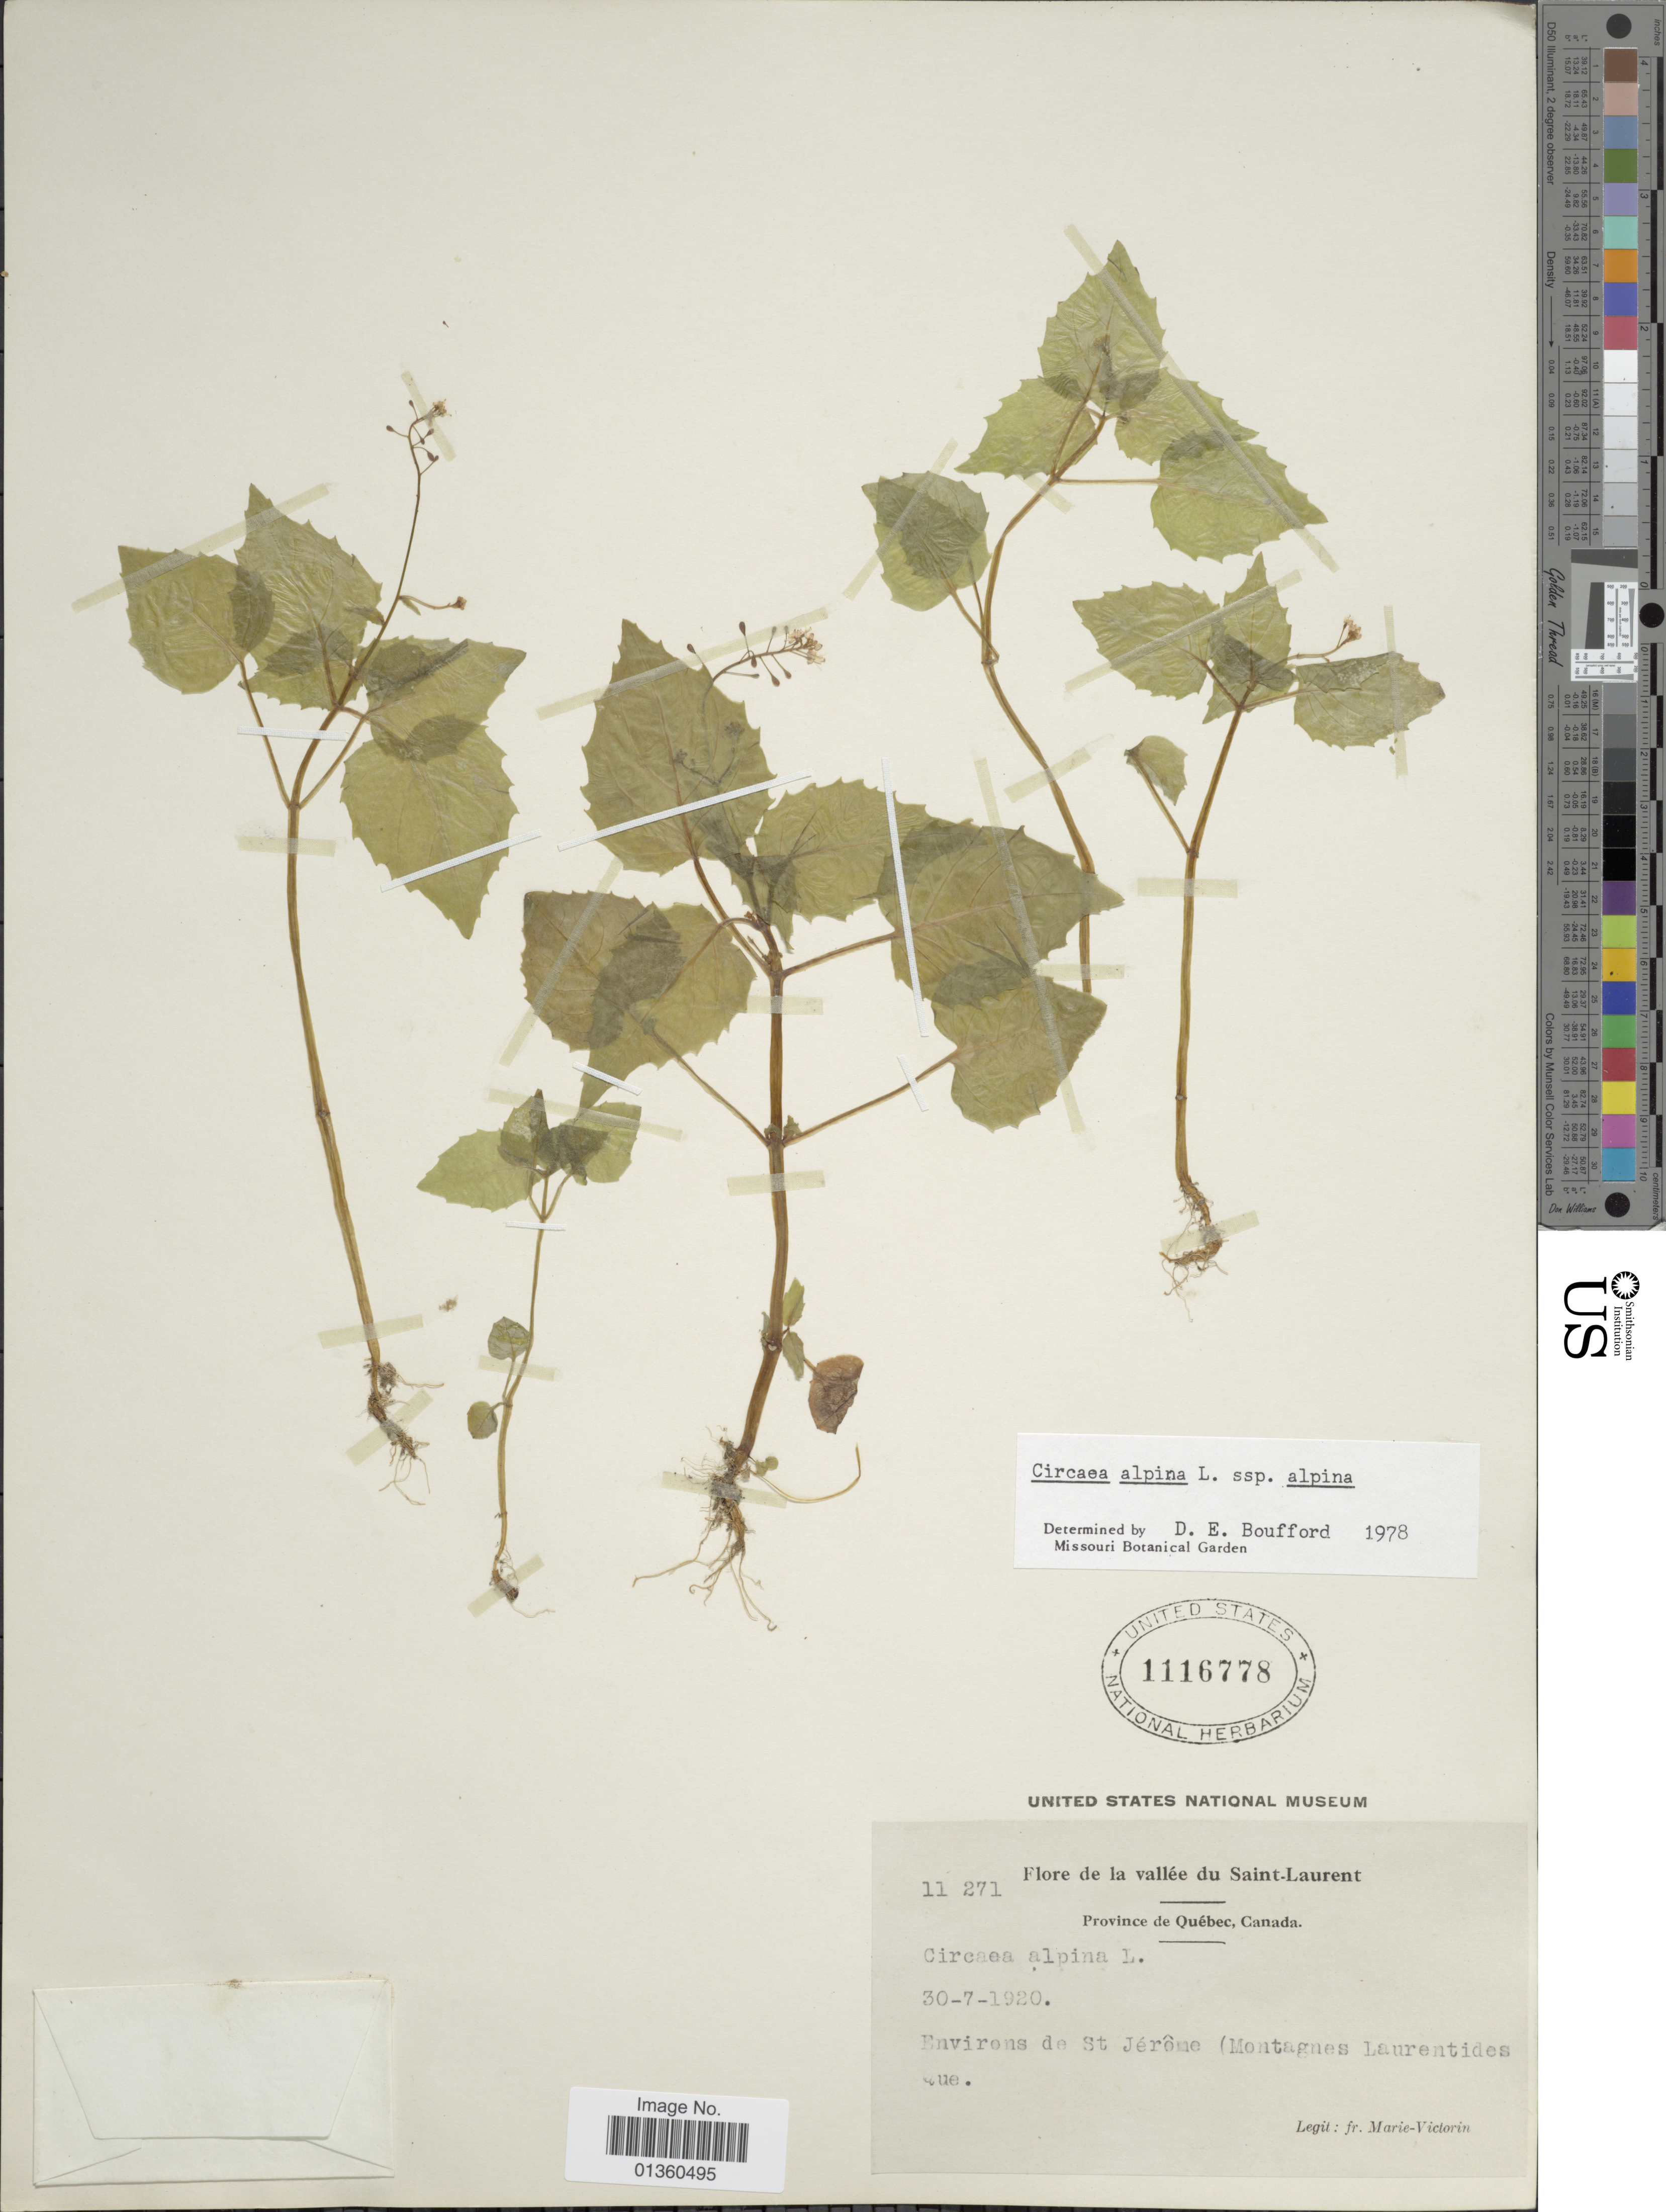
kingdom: Plantae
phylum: Tracheophyta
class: Magnoliopsida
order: Myrtales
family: Onagraceae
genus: Circaea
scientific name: Circaea alpina subsp. alpina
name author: L.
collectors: Fr. Marie-Victorin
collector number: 11271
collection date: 1920-07-30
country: Canada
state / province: Quebec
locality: Environs de St Jérôme (Montagnes Laurentides Que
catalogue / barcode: US 1116778